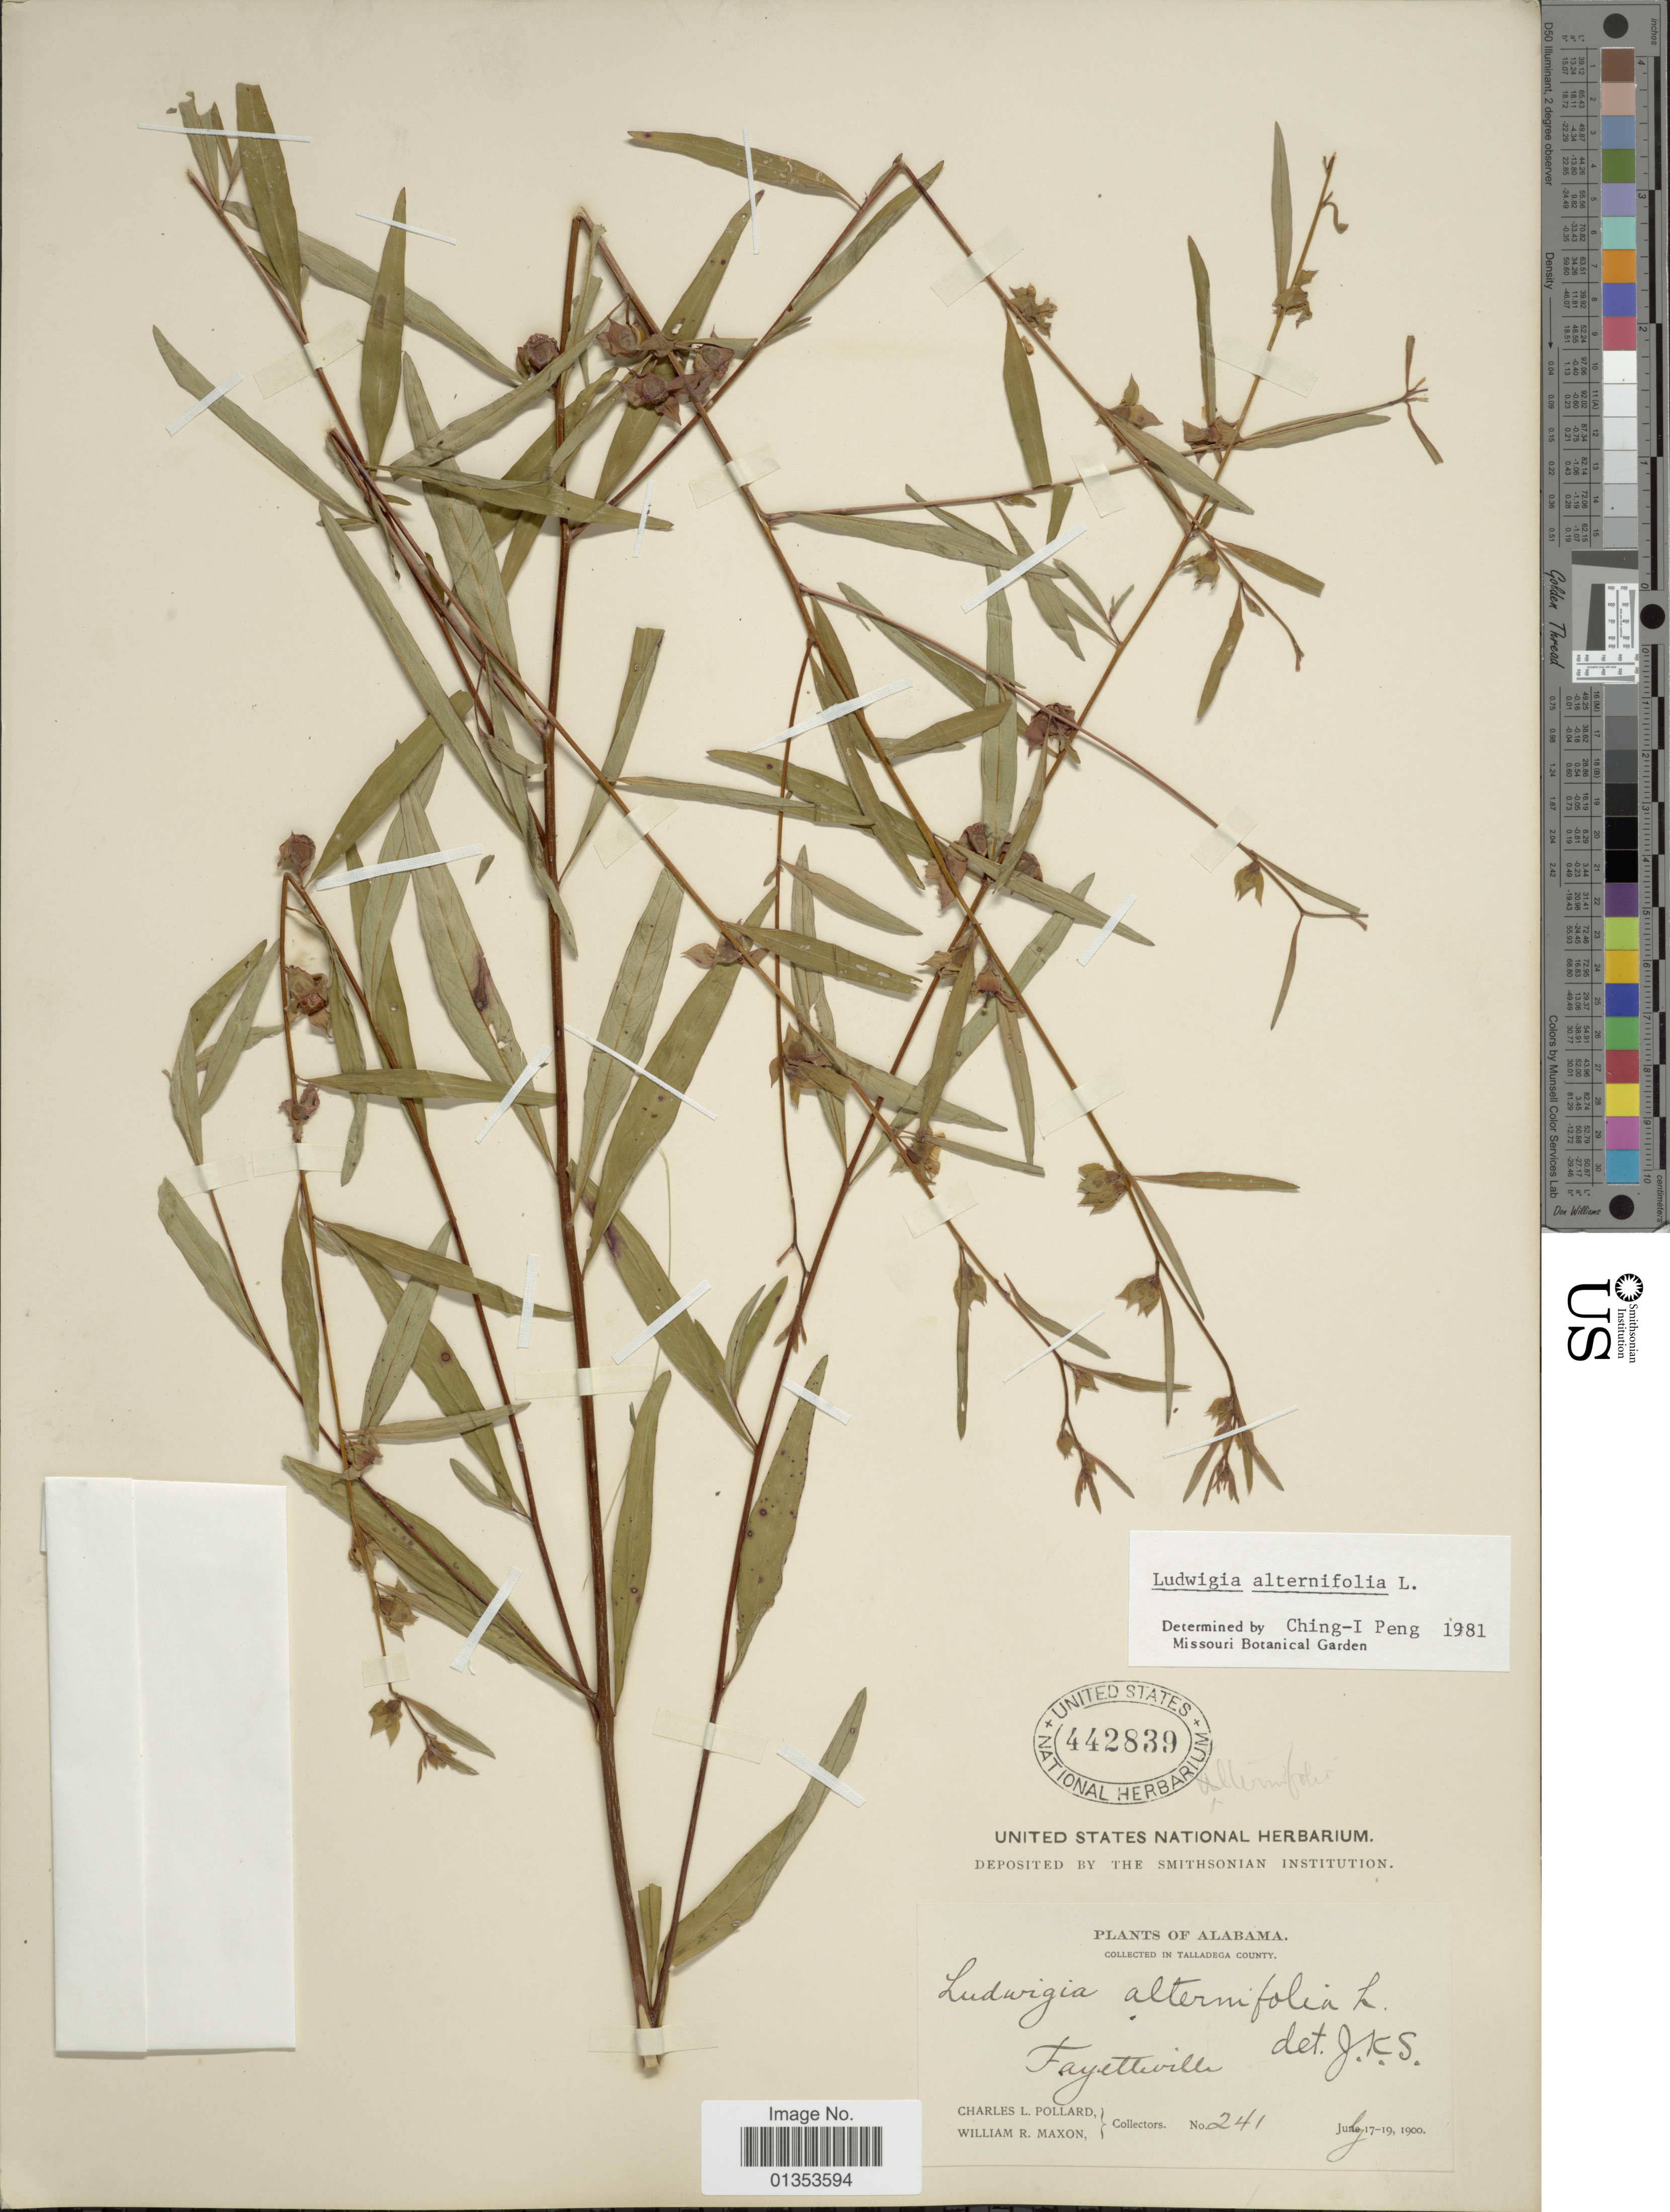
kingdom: Plantae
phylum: Tracheophyta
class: Magnoliopsida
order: Myrtales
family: Onagraceae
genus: Ludwigia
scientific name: Ludwigia alternifolia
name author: L.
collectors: C. L. Pollard & W. R. Maxon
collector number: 241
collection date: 1900-07-17/1900-07-19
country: United States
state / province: Alabama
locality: In Talladega County, Fayetteville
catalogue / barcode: US 442839